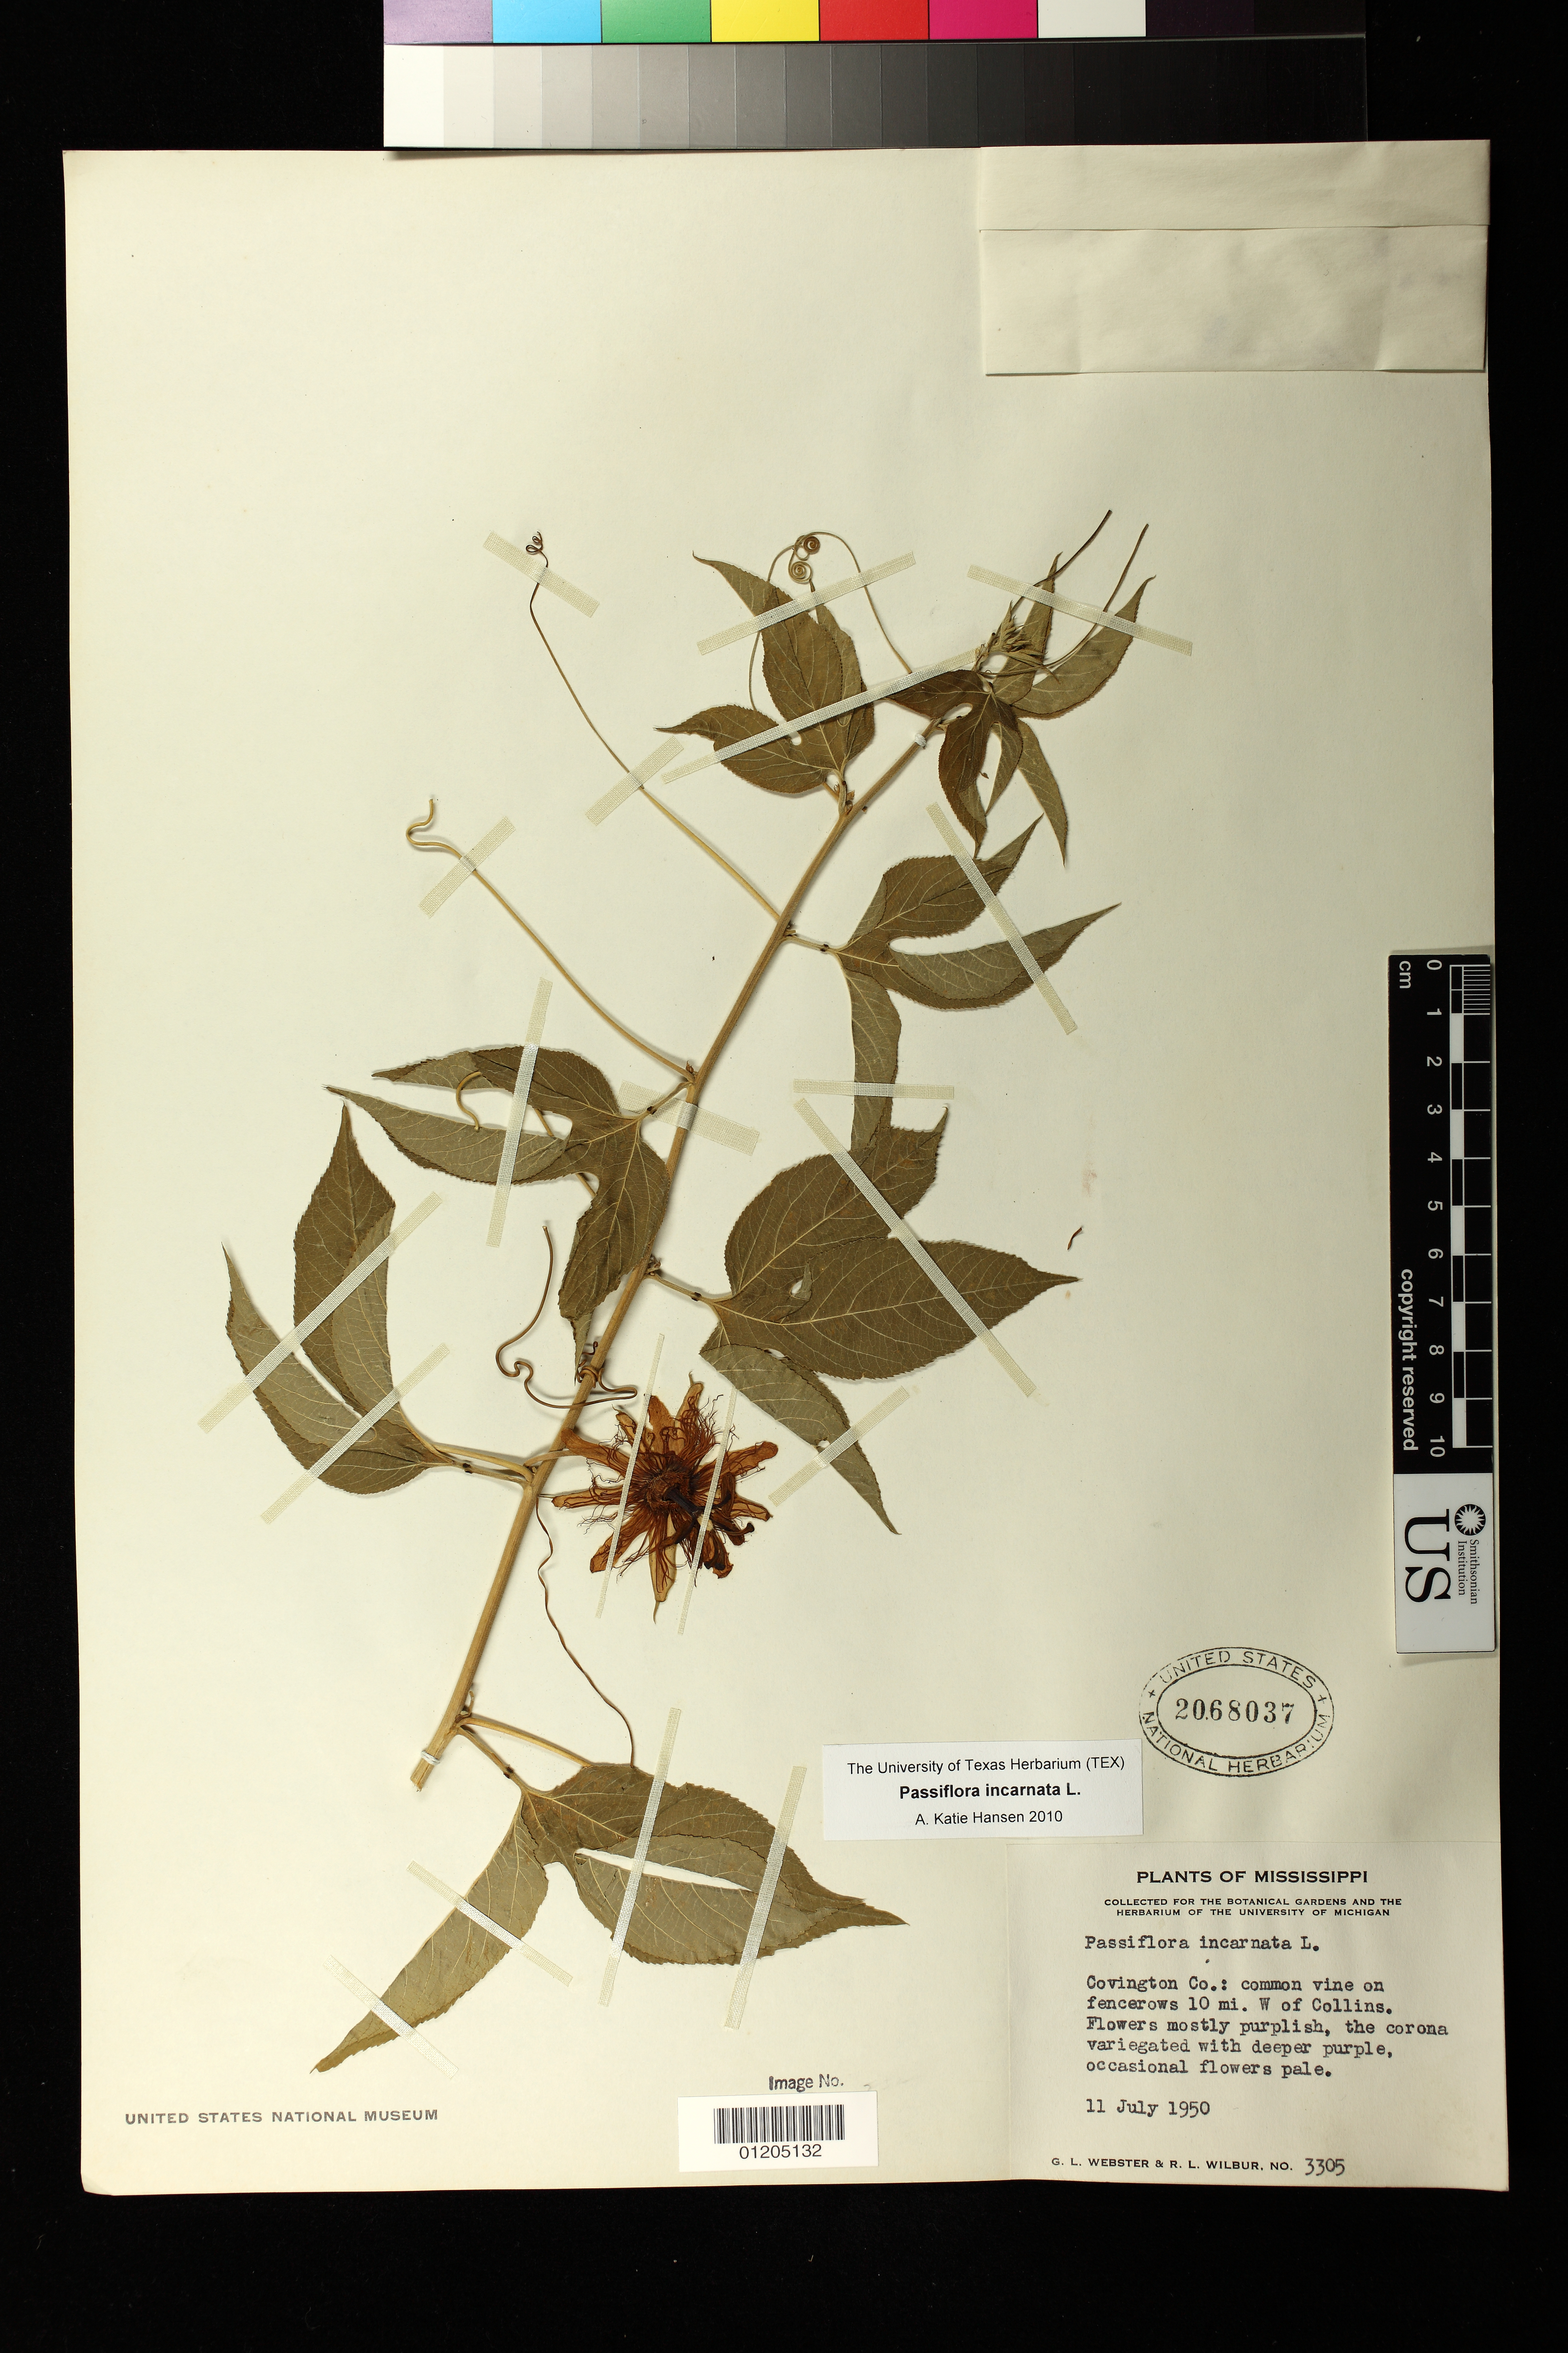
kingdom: Plantae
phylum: Tracheophyta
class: Magnoliopsida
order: Malpighiales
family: Passifloraceae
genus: Passiflora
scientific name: Passiflora incarnata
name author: L.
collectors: G. L. Webster & R. L. Wilbur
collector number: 3305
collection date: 1950-07-11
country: United States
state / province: Mississippi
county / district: Covington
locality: Common vine on fencerows 10 mi. W of Collins.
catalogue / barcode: US 2068037